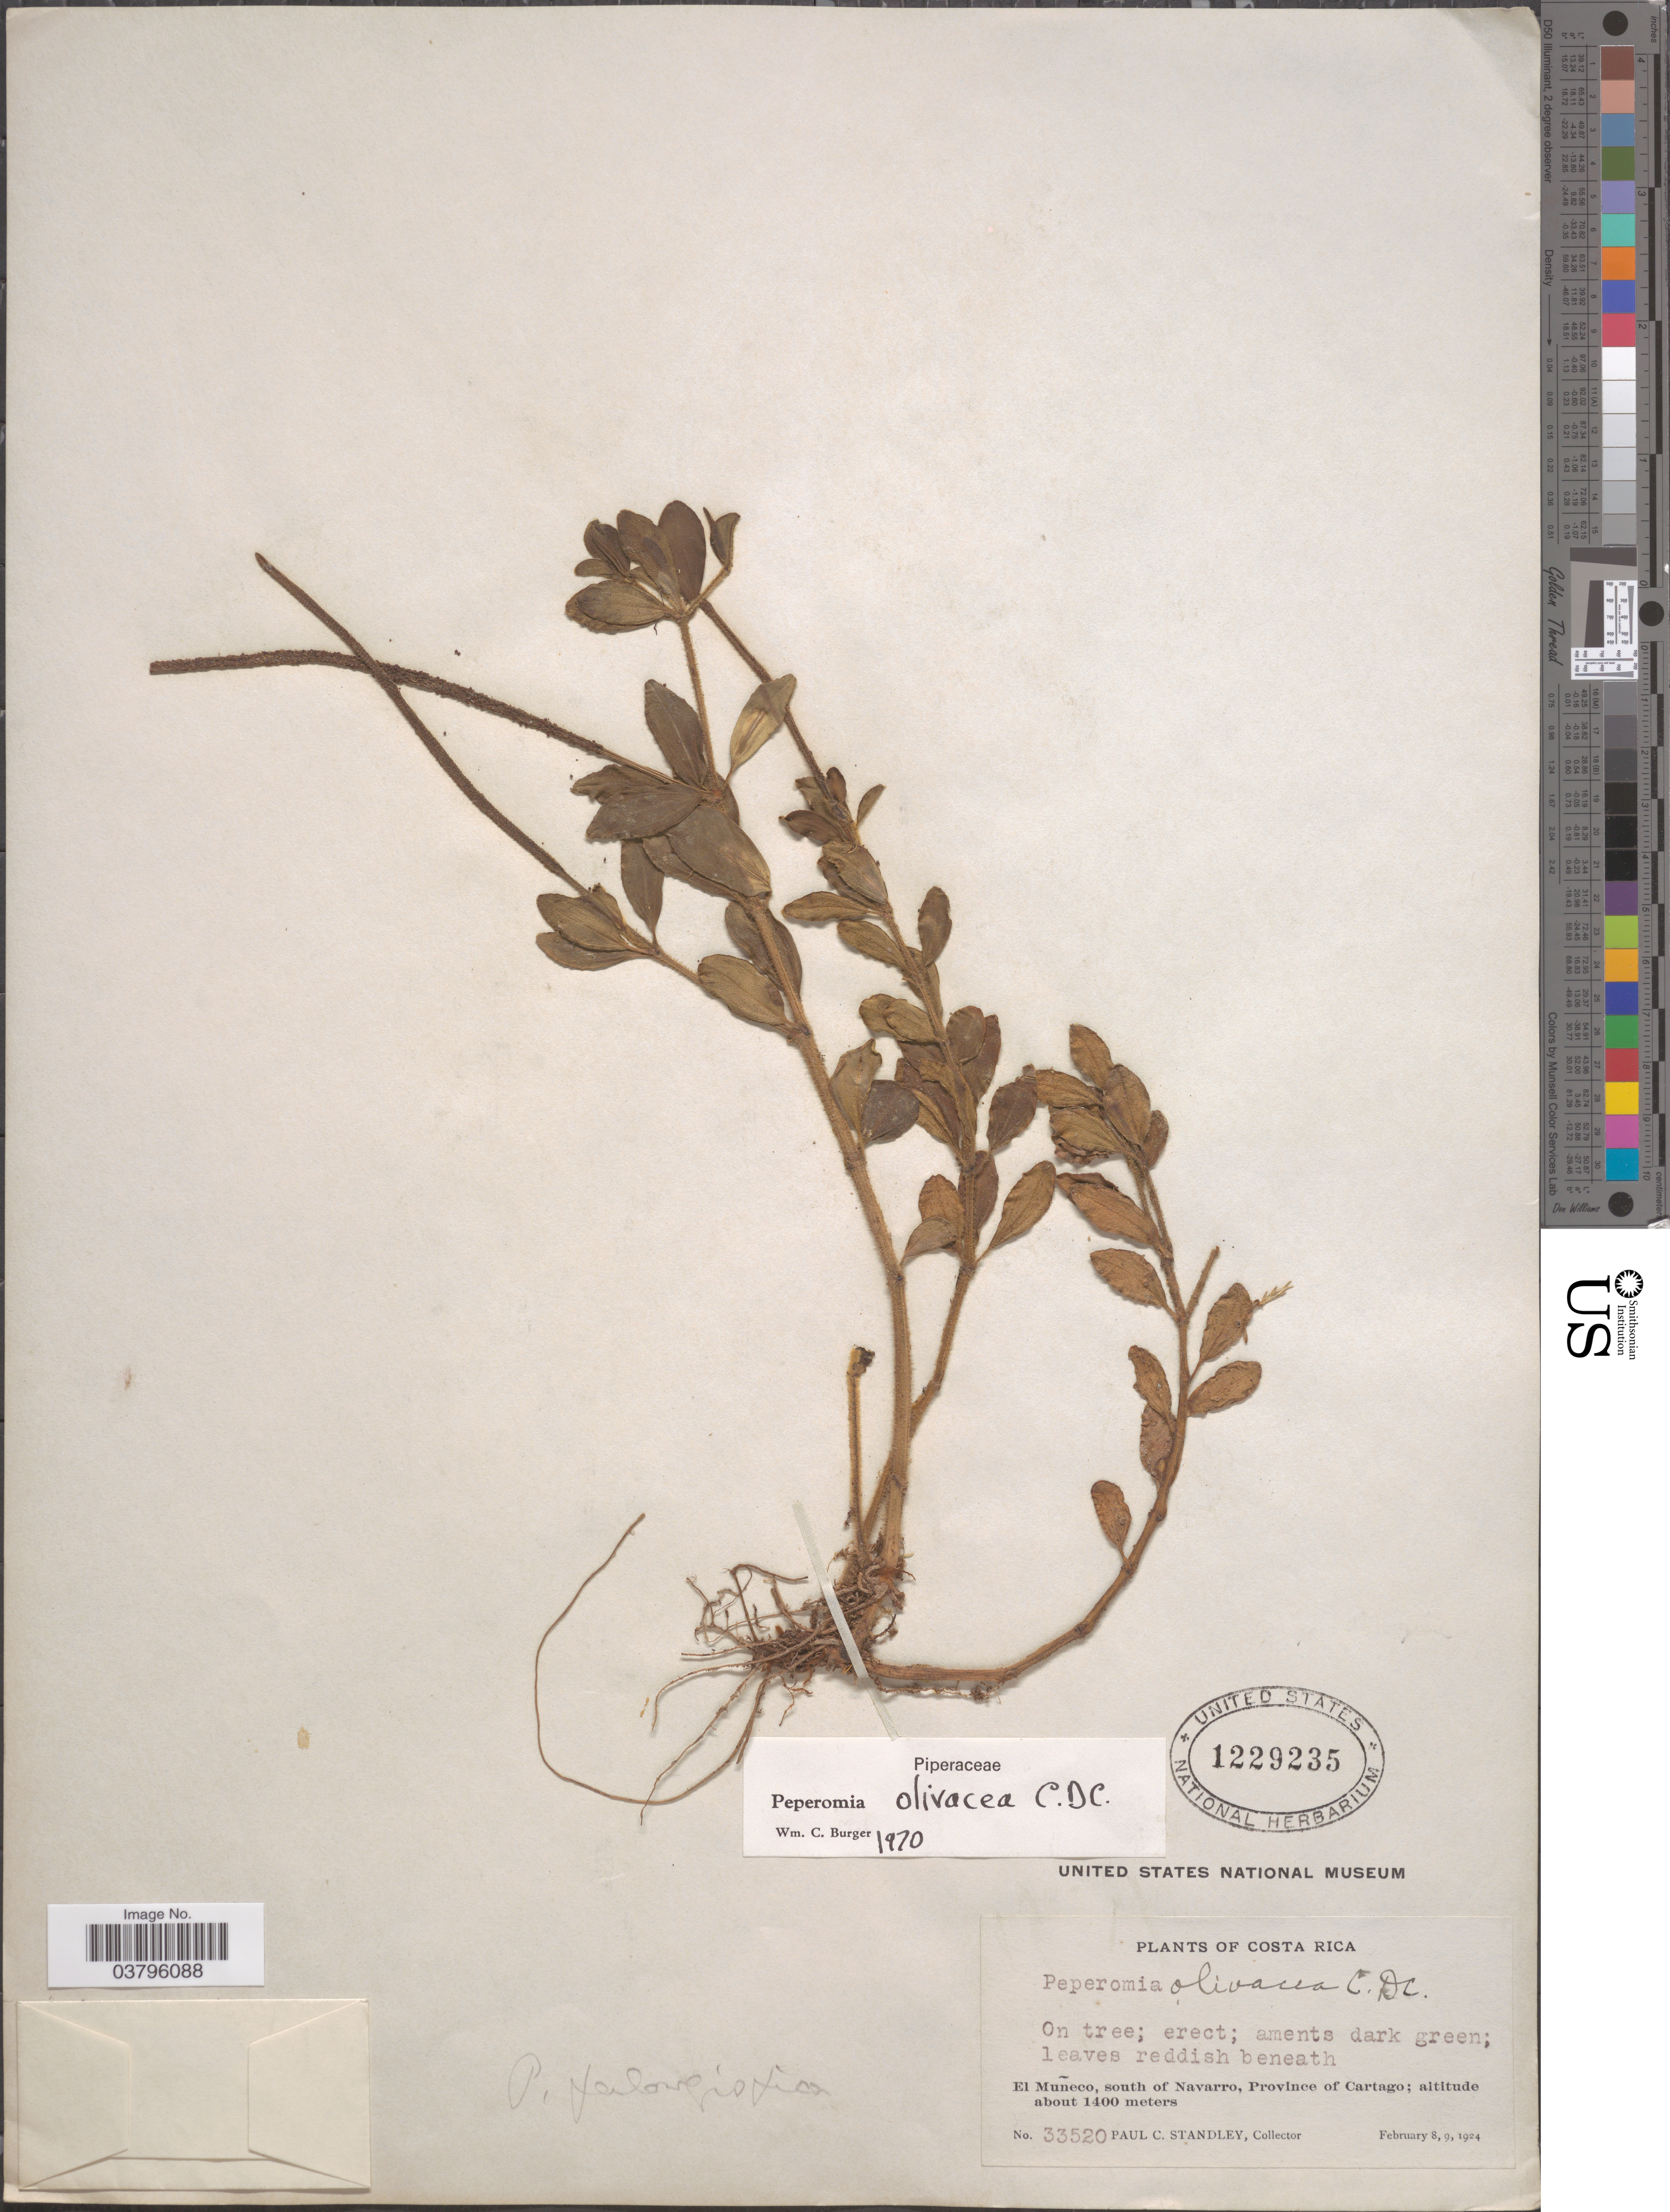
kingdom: Plantae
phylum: Tracheophyta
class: Magnoliopsida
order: Piperales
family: Piperaceae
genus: Peperomia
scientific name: Peperomia olivacea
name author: C. DC.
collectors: P. C. Standley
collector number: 33520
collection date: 1924-02-08/1924-02-09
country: Costa Rica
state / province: Cartago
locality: El Muñeco, south of Navarro.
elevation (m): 1400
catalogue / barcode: US 1229235